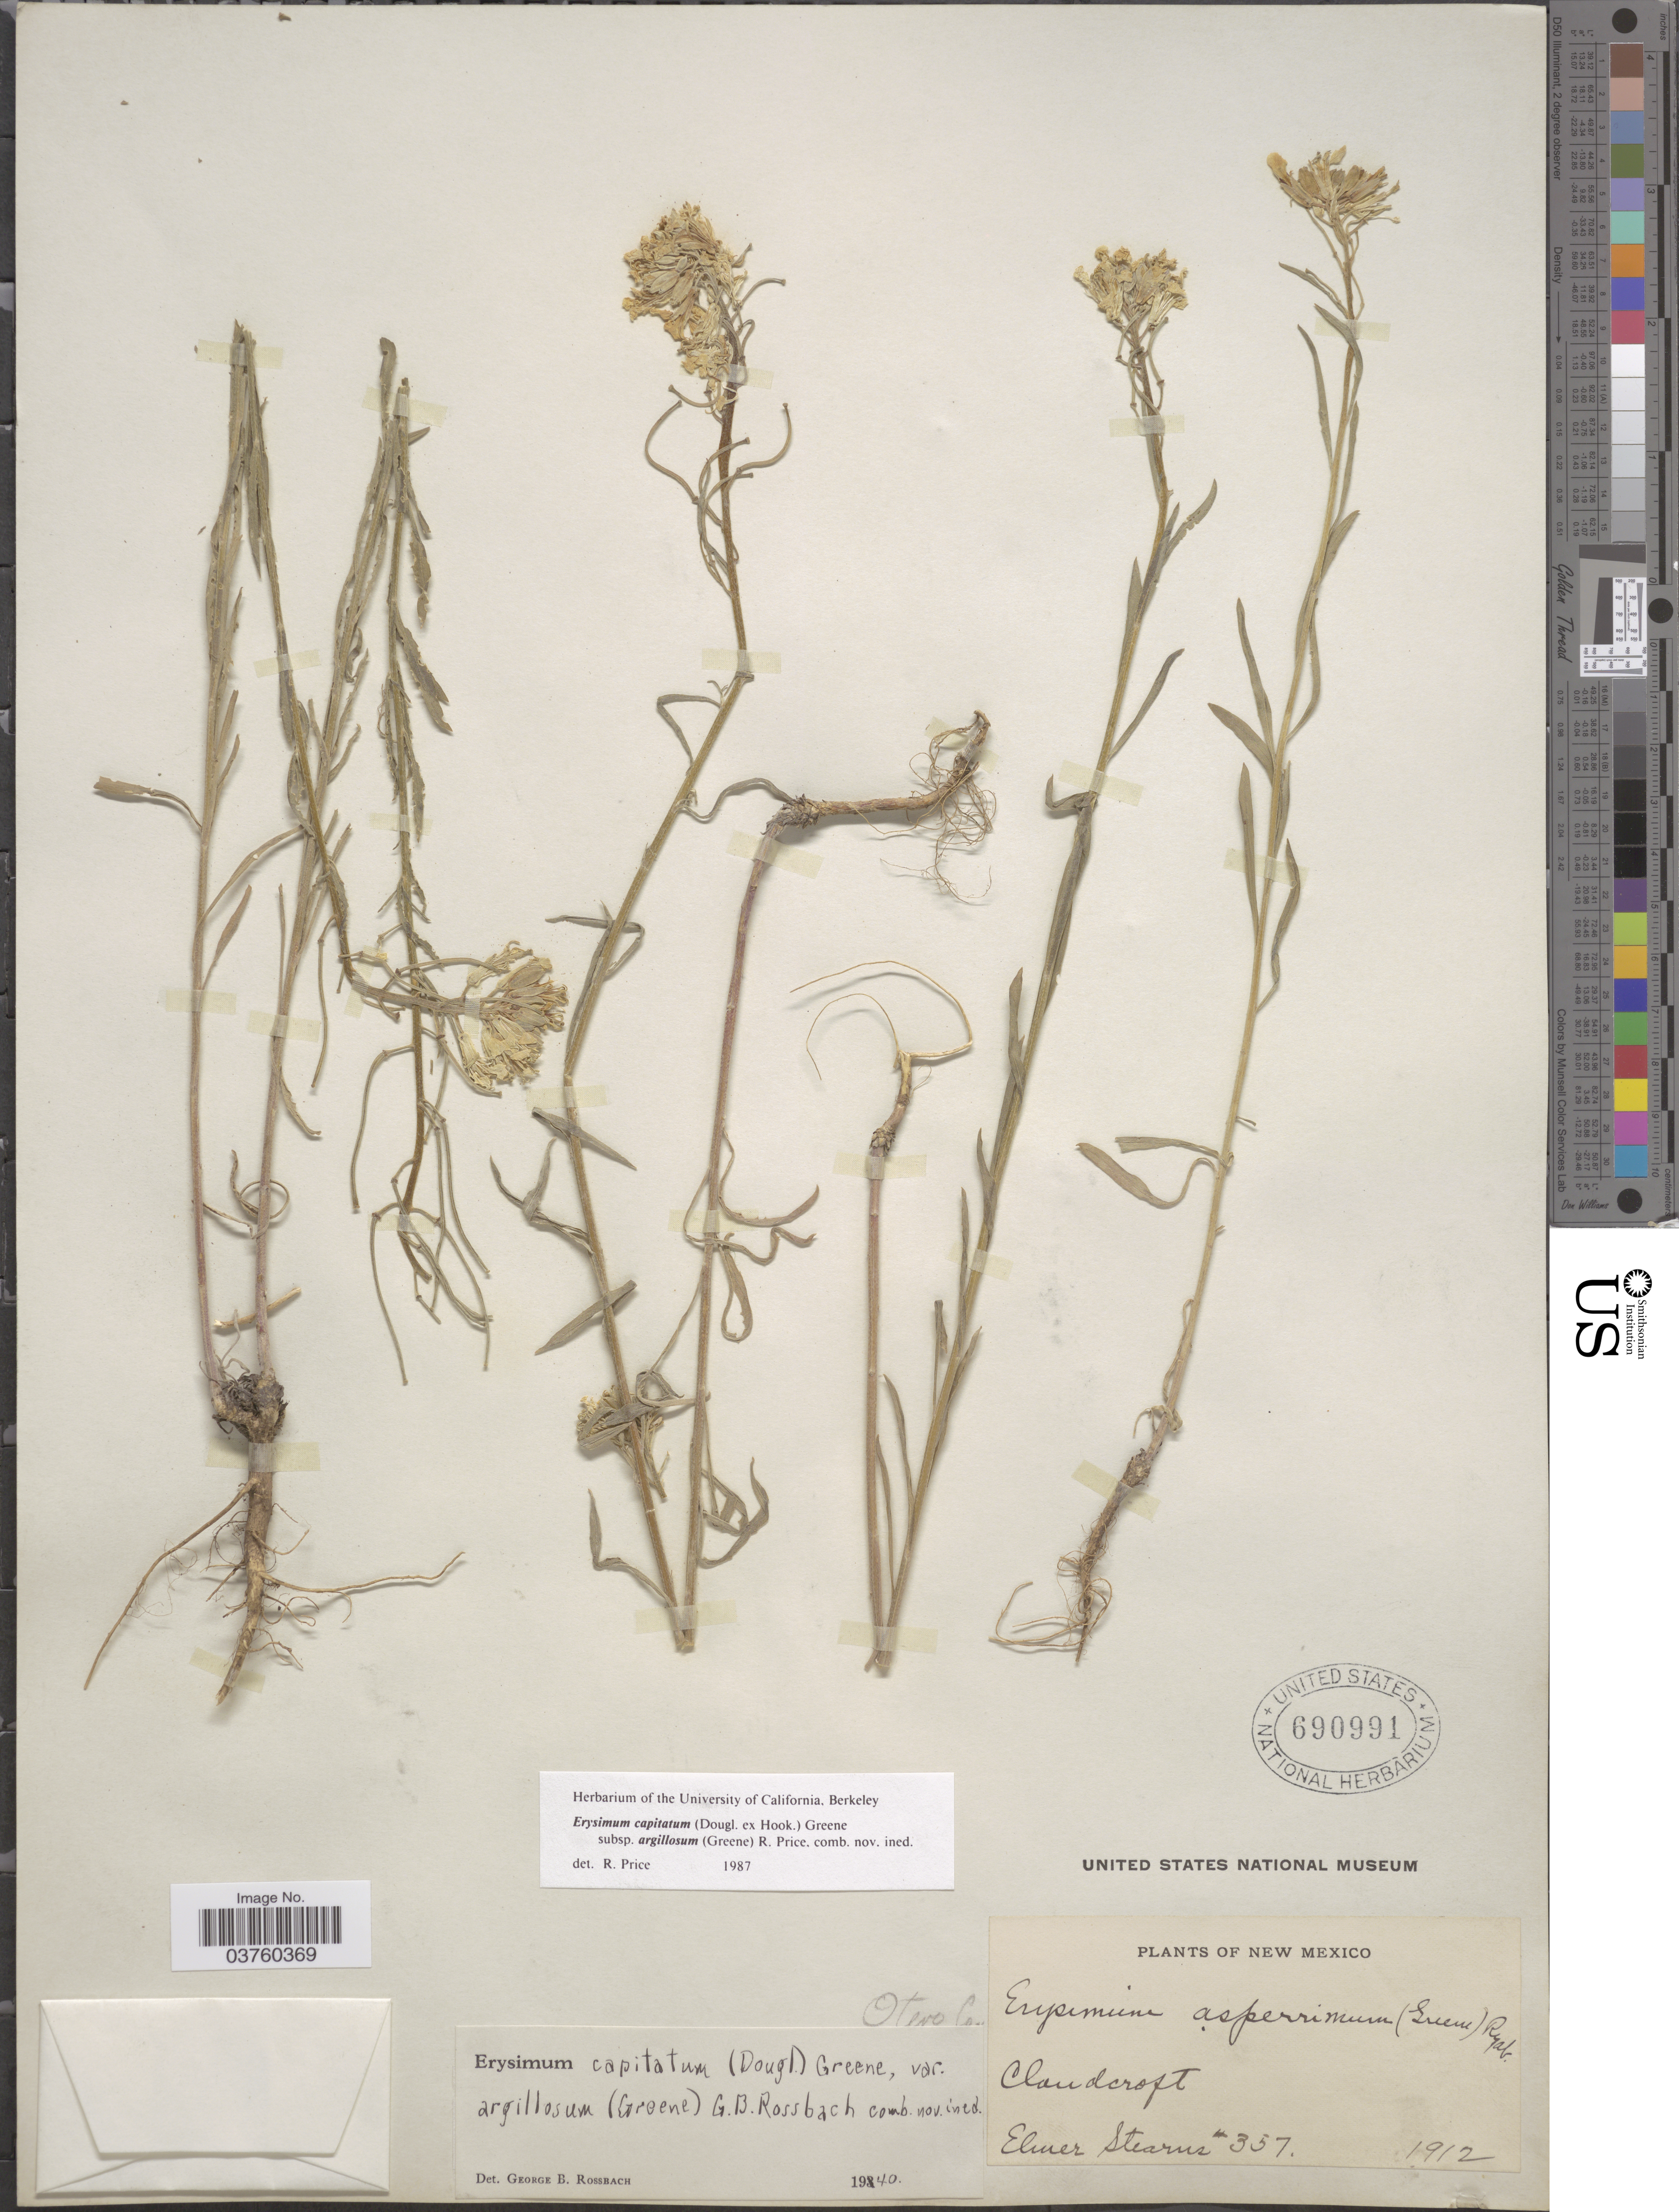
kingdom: Plantae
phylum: Tracheophyta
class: Magnoliopsida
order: Brassicales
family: Brassicaceae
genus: Erysimum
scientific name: Erysimum capitatum var. argillosum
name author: (Greene) R.J. Davis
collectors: E. Stearns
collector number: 357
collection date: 1912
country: United States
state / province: New Mexico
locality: Cloudcroft. Otero Co.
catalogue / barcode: US 690991